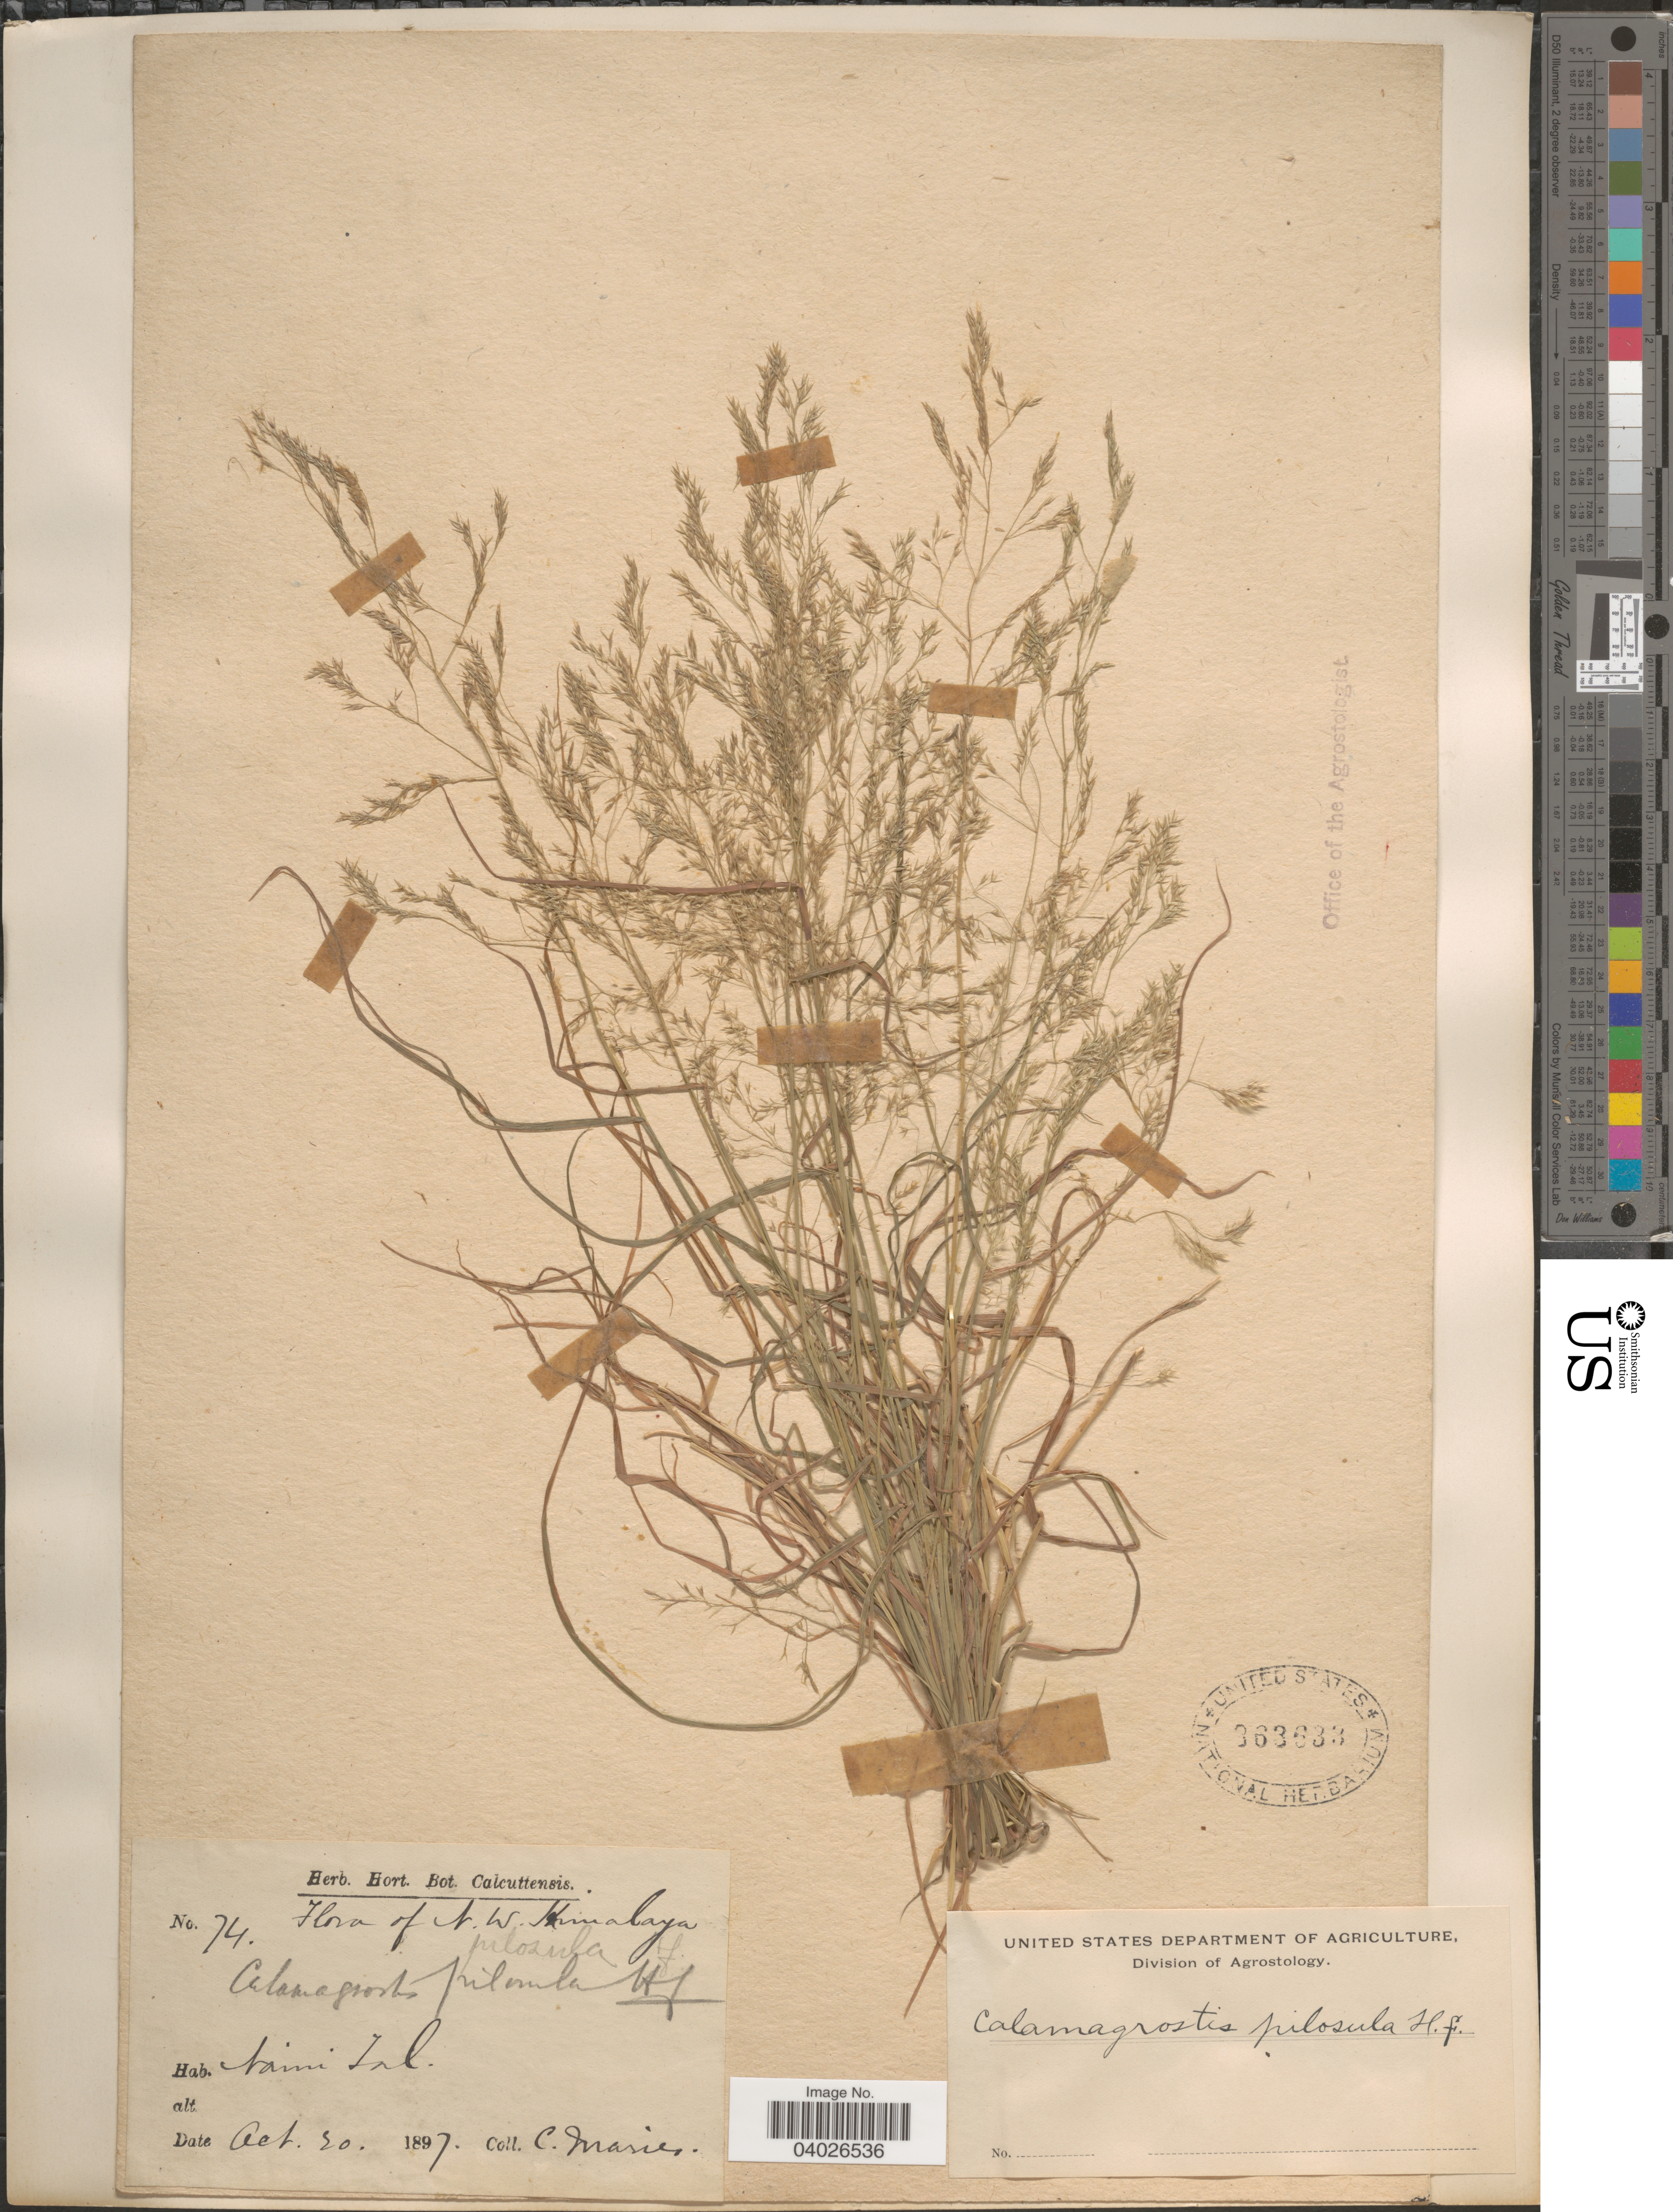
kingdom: Plantae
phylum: Tracheophyta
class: Liliopsida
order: Poales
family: Poaceae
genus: Agrostis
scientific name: Agrostis pilosula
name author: Trin.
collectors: C. Maries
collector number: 74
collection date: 1897-10-20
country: India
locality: N. W. Himalaya. Naini Inl.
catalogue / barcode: US 363633